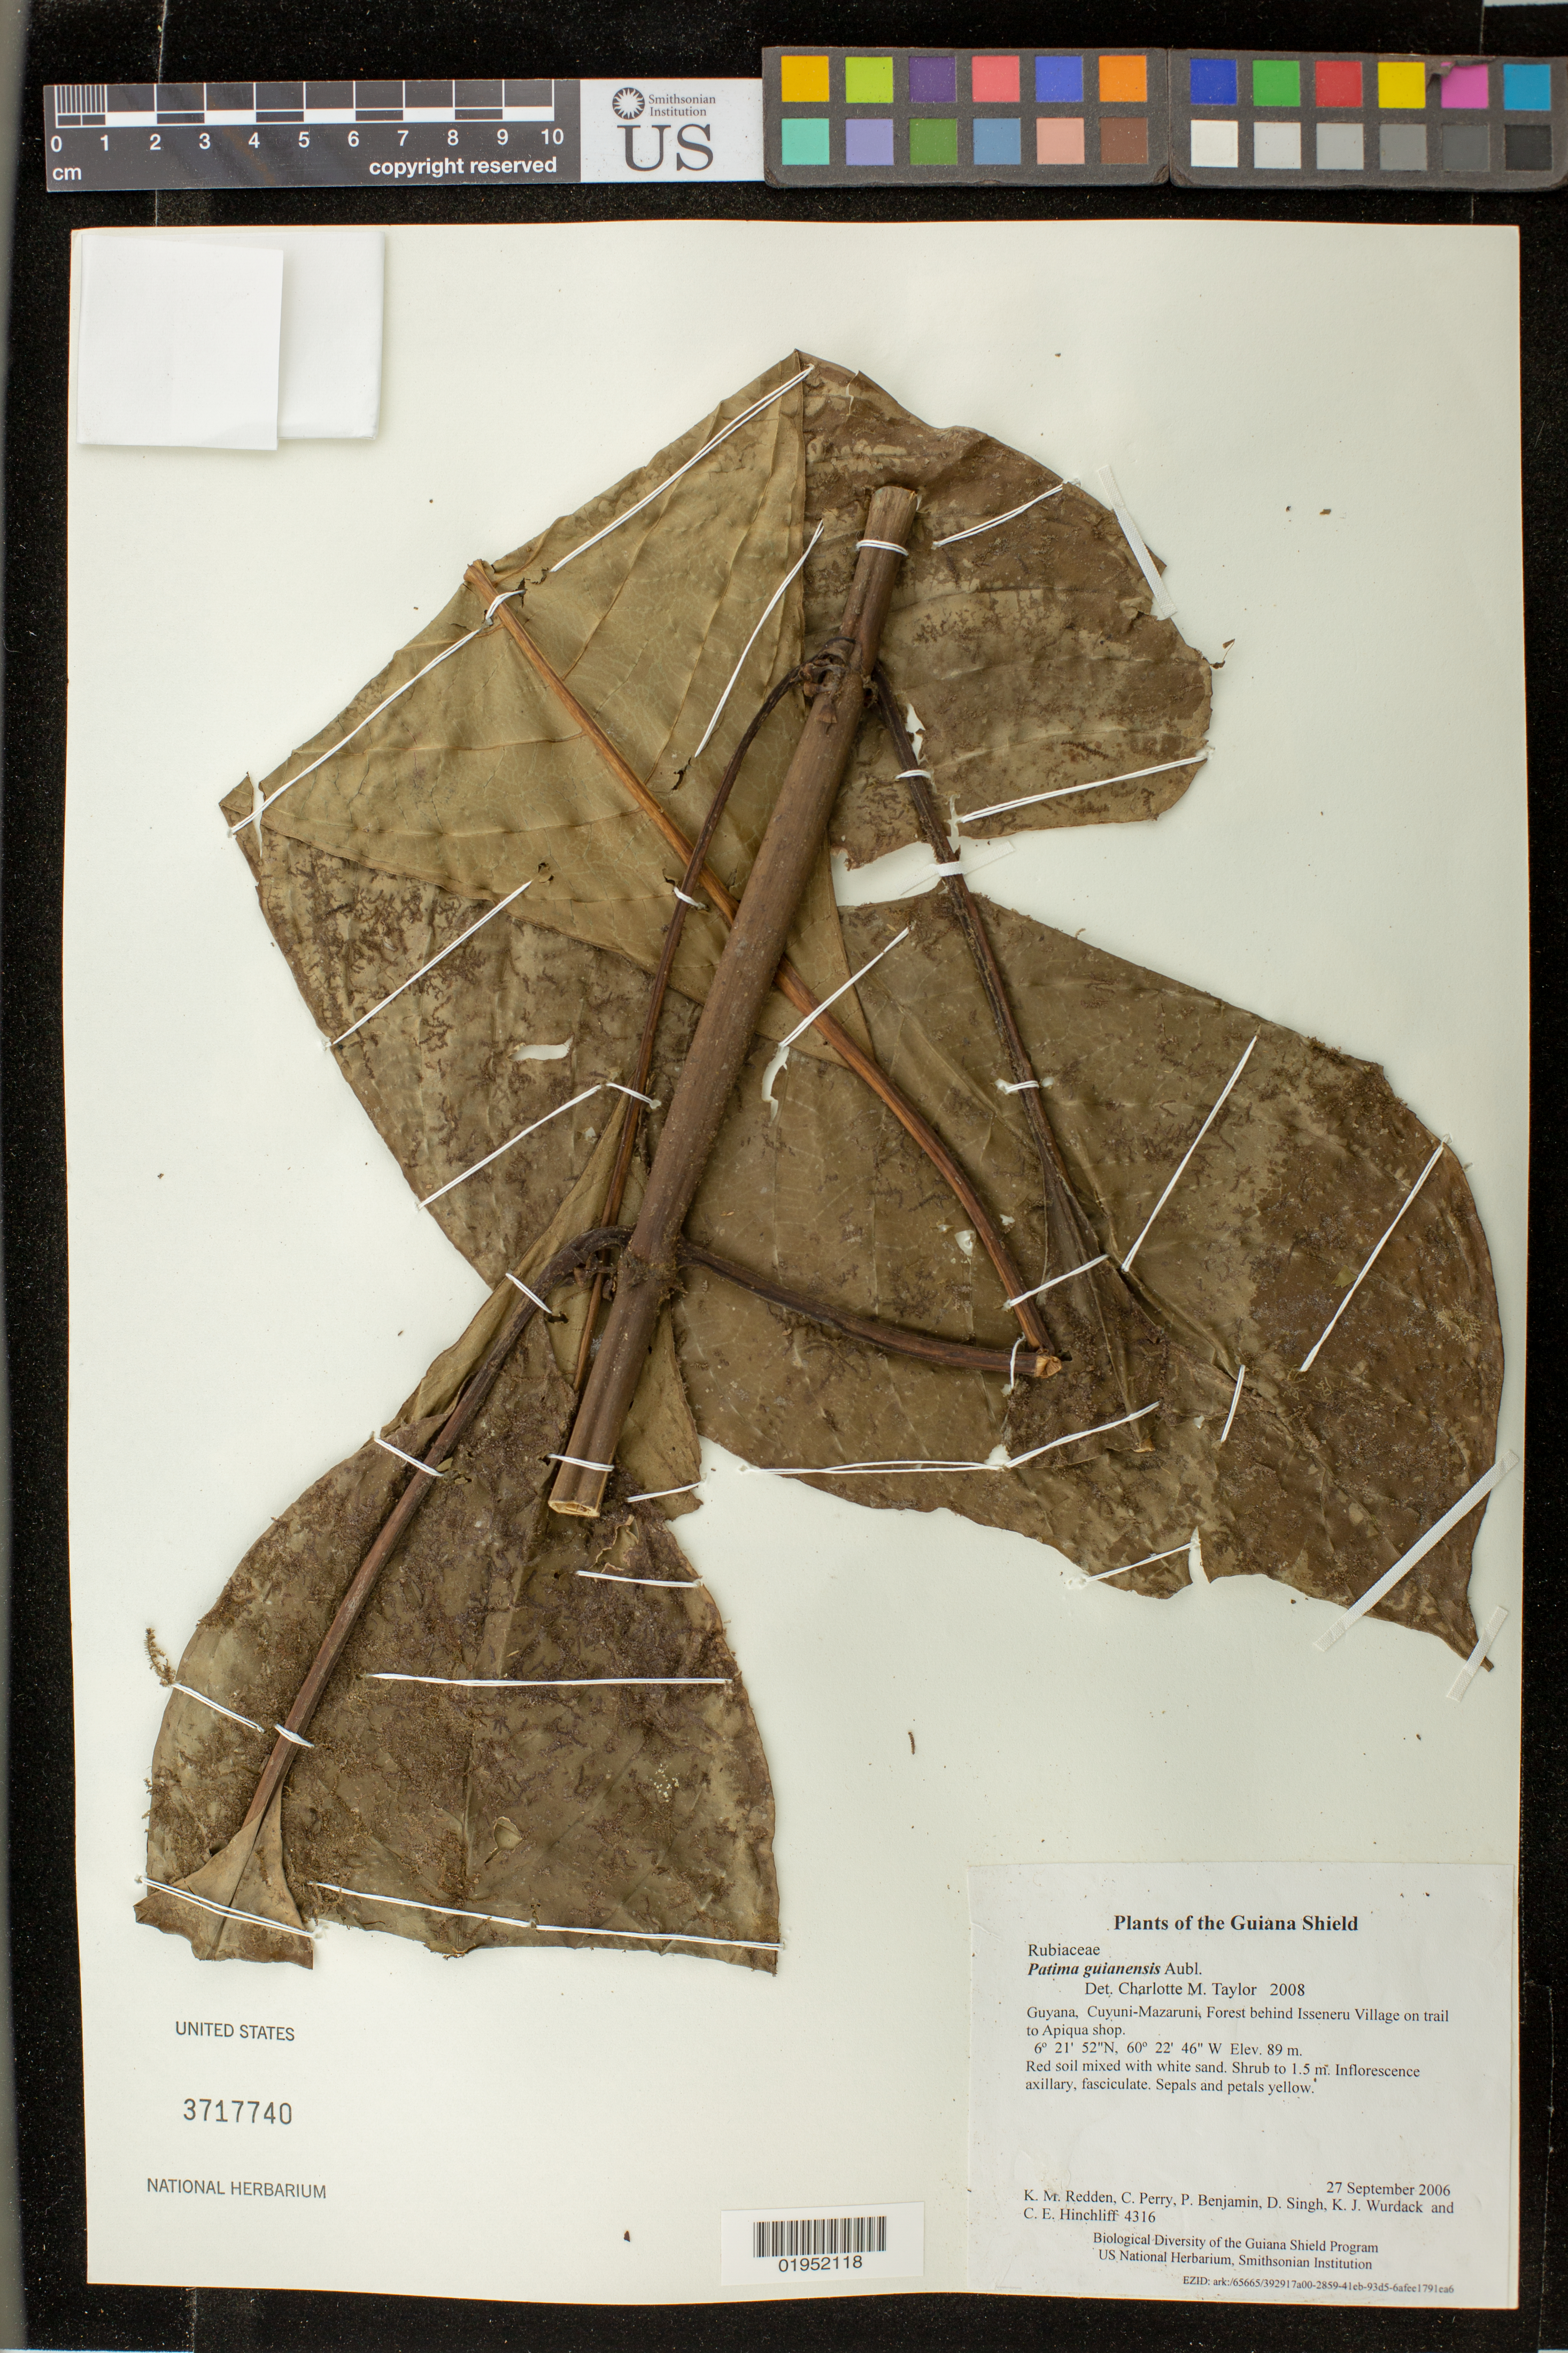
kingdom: Plantae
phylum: Tracheophyta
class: Magnoliopsida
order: Gentianales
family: Rubiaceae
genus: Patima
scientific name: Patima guianensis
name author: Aubl.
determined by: Taylor, Charlotte M.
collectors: K. M. Redden, C. Perry, P. Benjamin, D. Singh, K. Wurdack & C. E. Hinchliff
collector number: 4316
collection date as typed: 27 September 2006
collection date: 2006-09-27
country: Guyana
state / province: Cuyuni-Mazaruni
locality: Forest behind Isseneru Village on trail to Apiqua shop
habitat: Red soil mixed with white sand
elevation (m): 89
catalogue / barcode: US 3717740